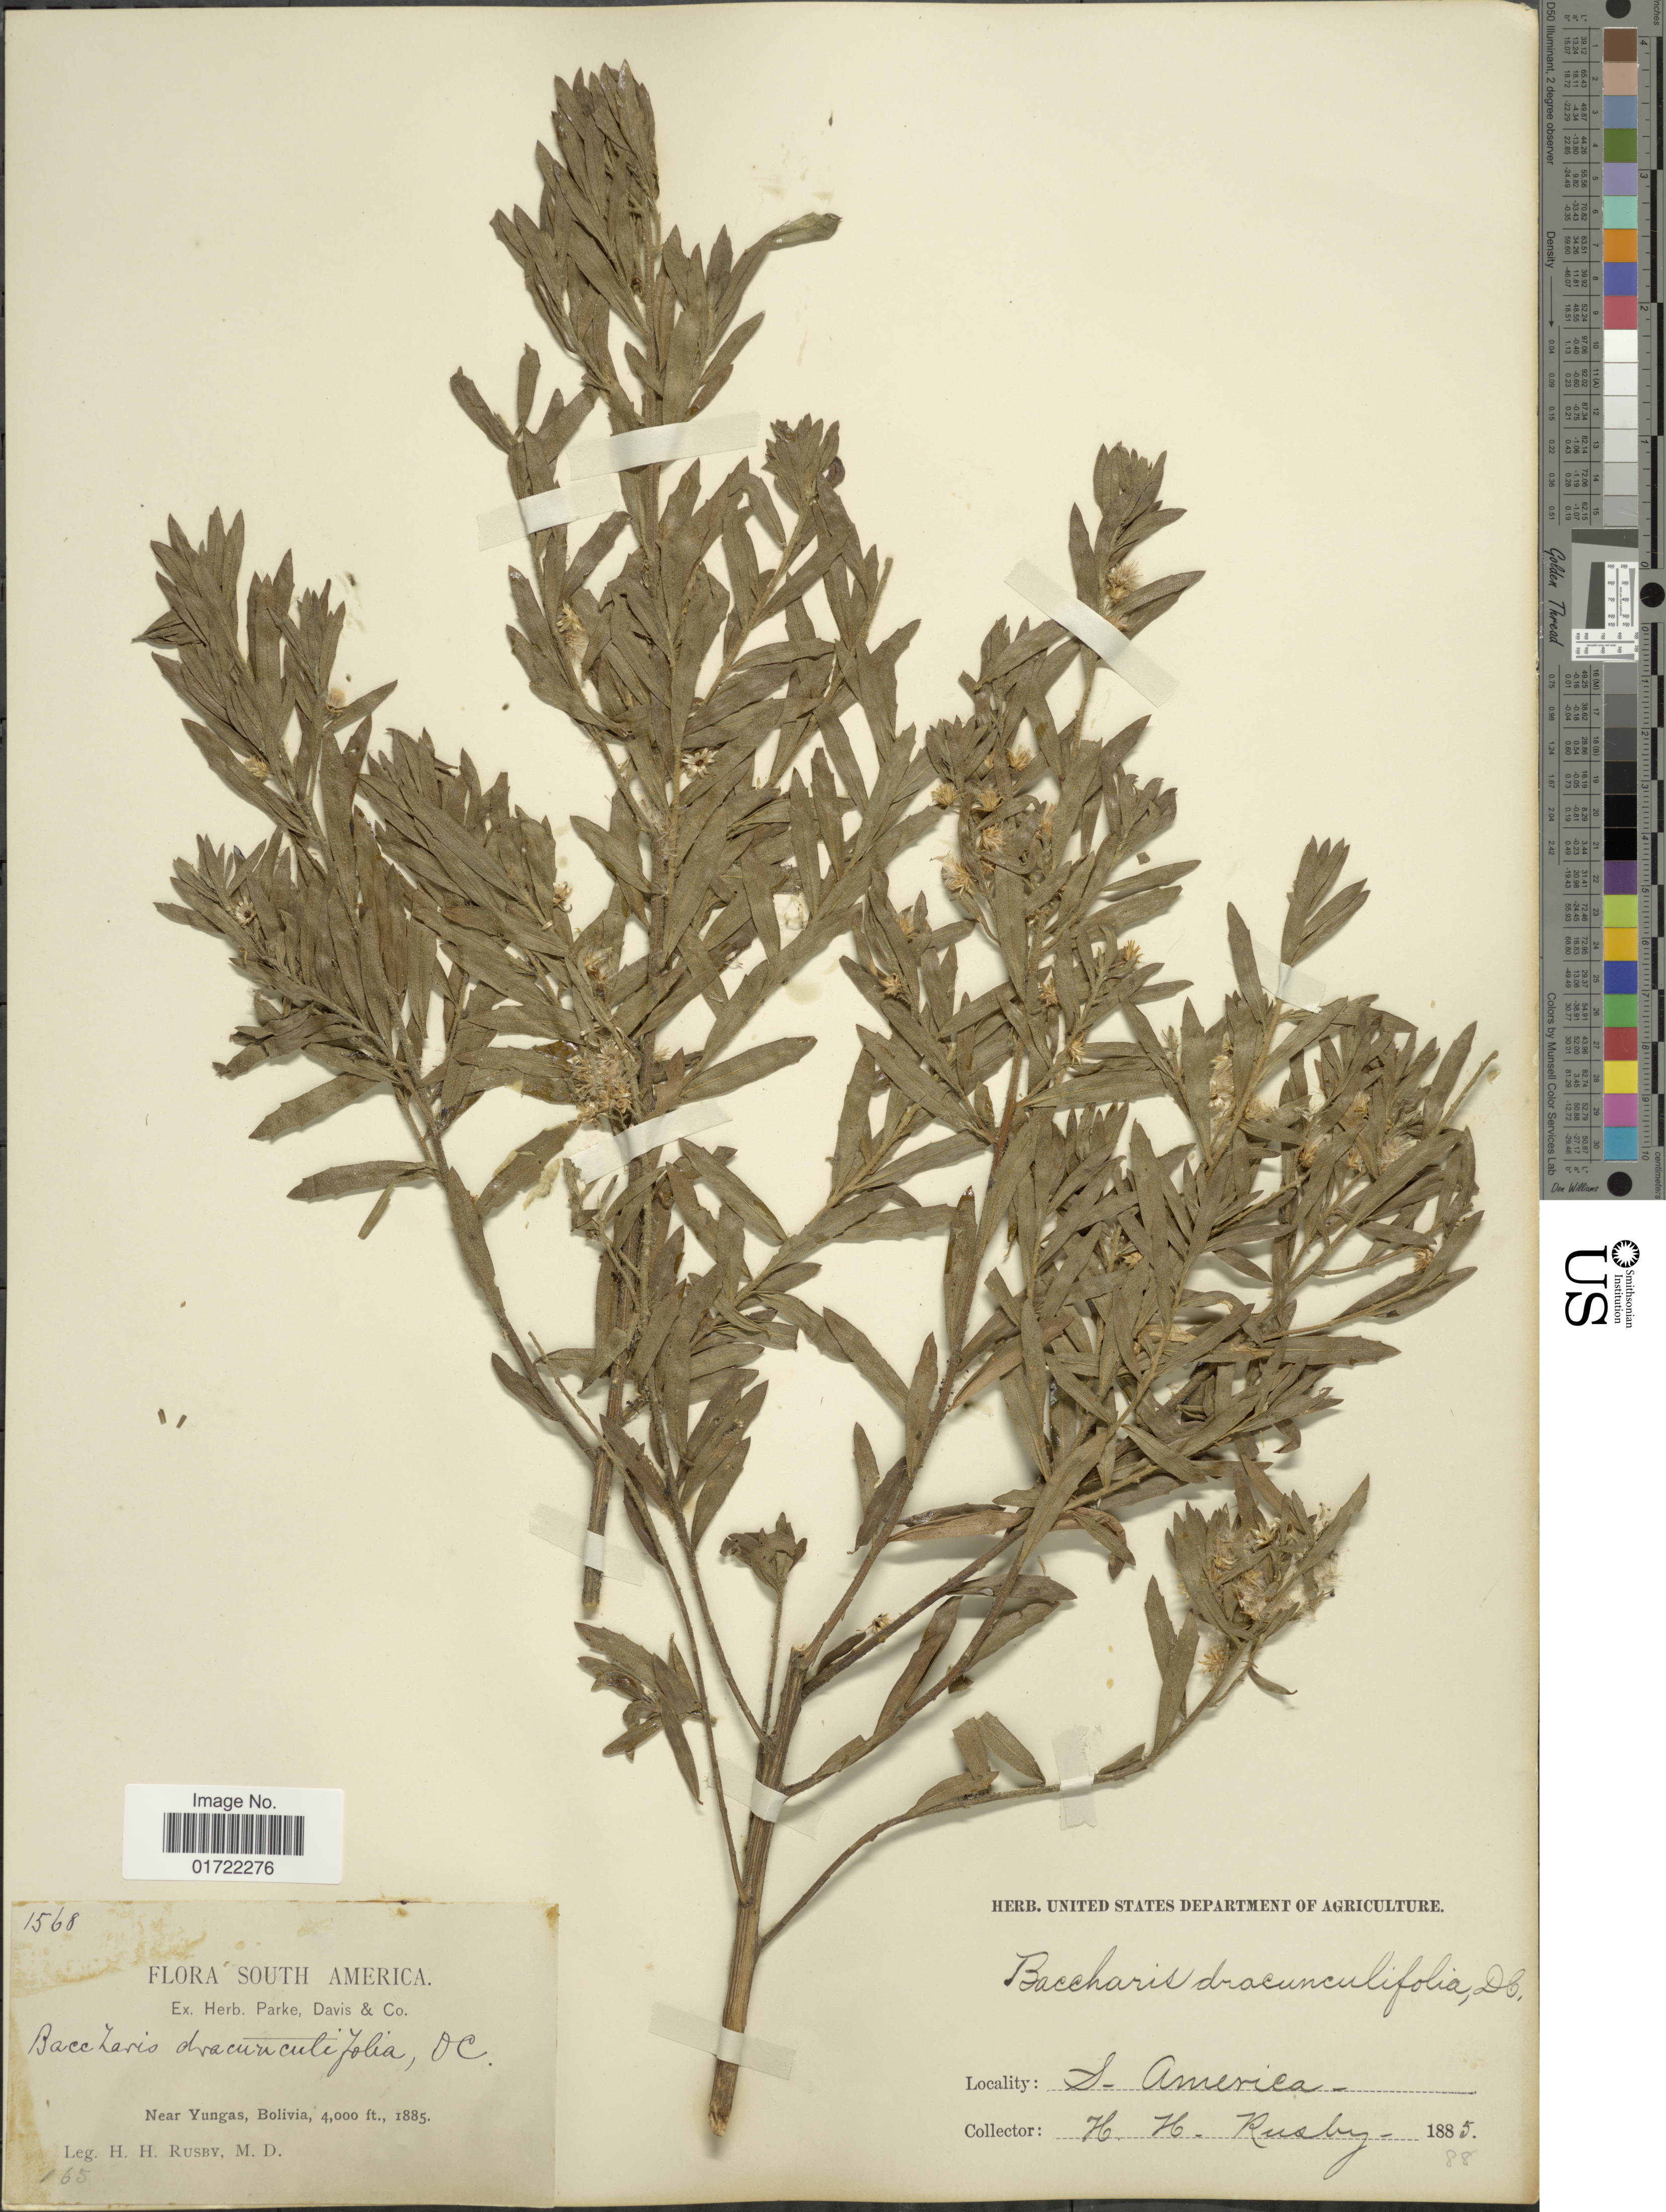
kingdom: Plantae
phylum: Tracheophyta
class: Magnoliopsida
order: Asterales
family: Asteraceae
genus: Baccharis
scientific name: Baccharis dracunculifolia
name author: DC.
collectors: H. H. Rusby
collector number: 1568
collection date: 1885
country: Bolivia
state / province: La Paz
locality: Near Yungas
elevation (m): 1219